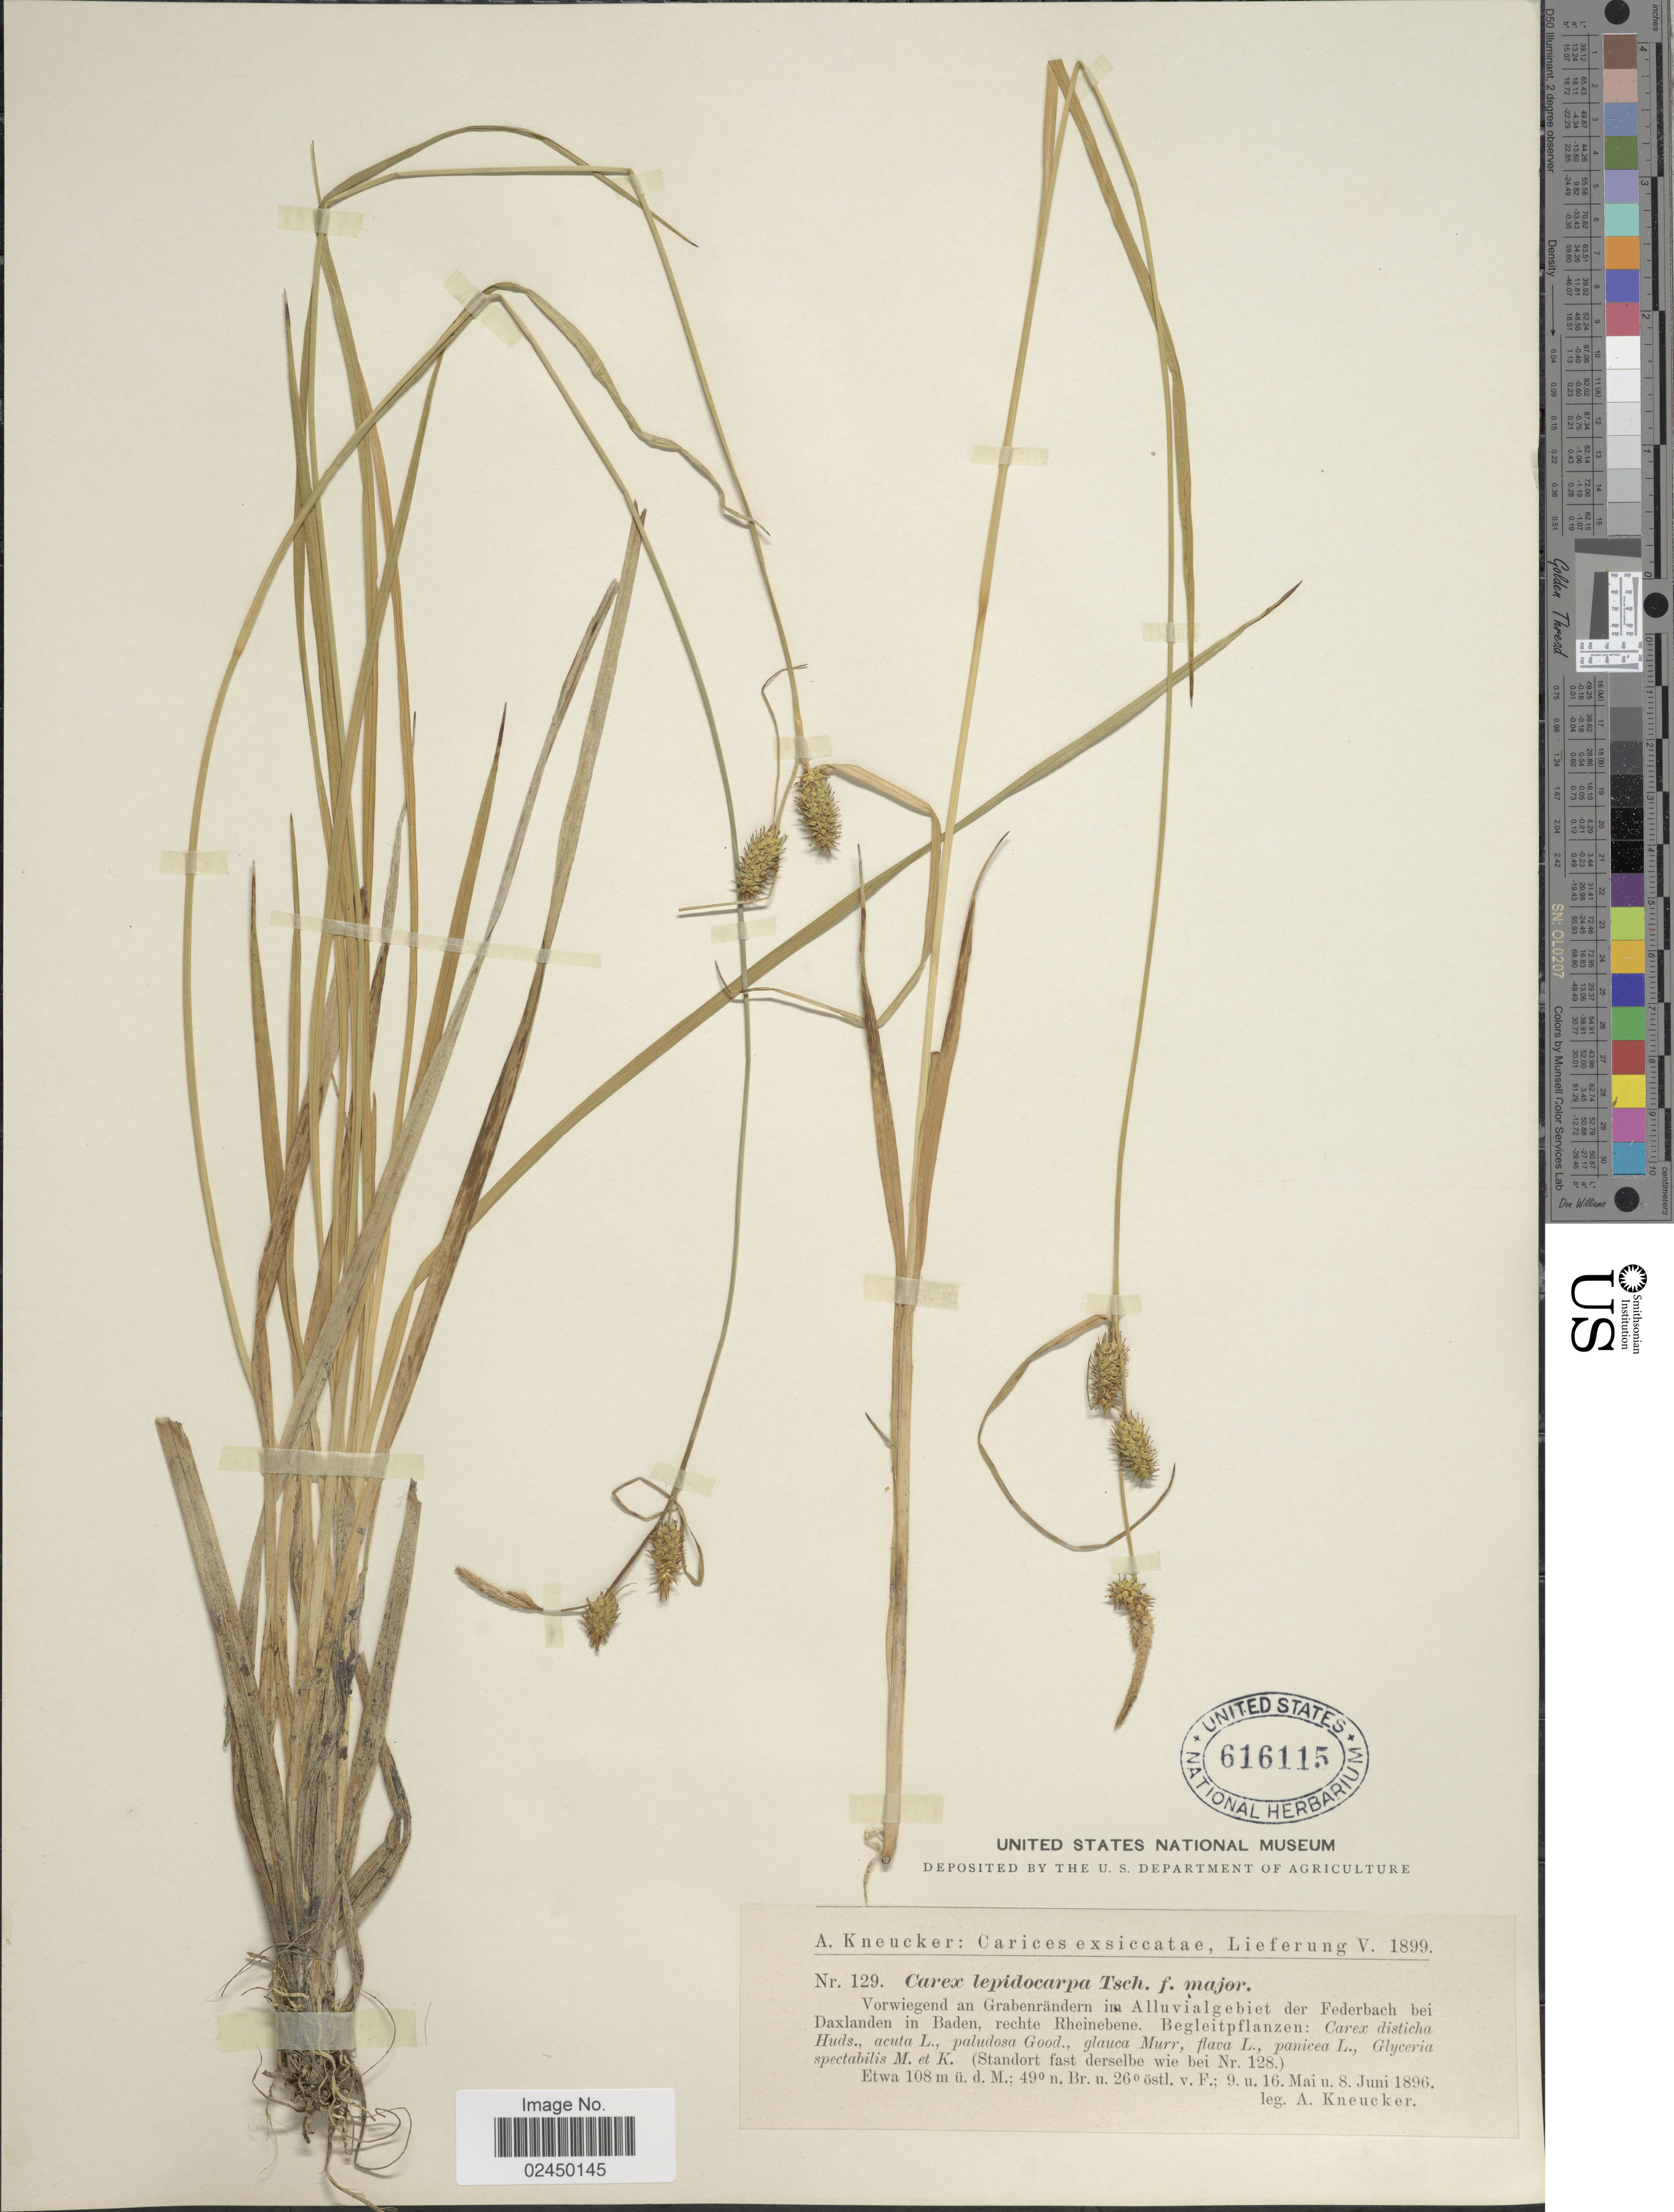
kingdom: Plantae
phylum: Tracheophyta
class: Liliopsida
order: Poales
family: Cyperaceae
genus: Carex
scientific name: Carex lepidocarpa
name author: Tausch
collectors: A. Kneucker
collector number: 129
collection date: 1896-05-16/1896-06-08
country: Germany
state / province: Baden-Württemberg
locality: Vorwiegend and Grabenrändern im Alluvialgebiet der Federbach bei Daxlanden in Baden, rechte Rheinebene, Etwa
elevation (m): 108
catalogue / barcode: US 616115